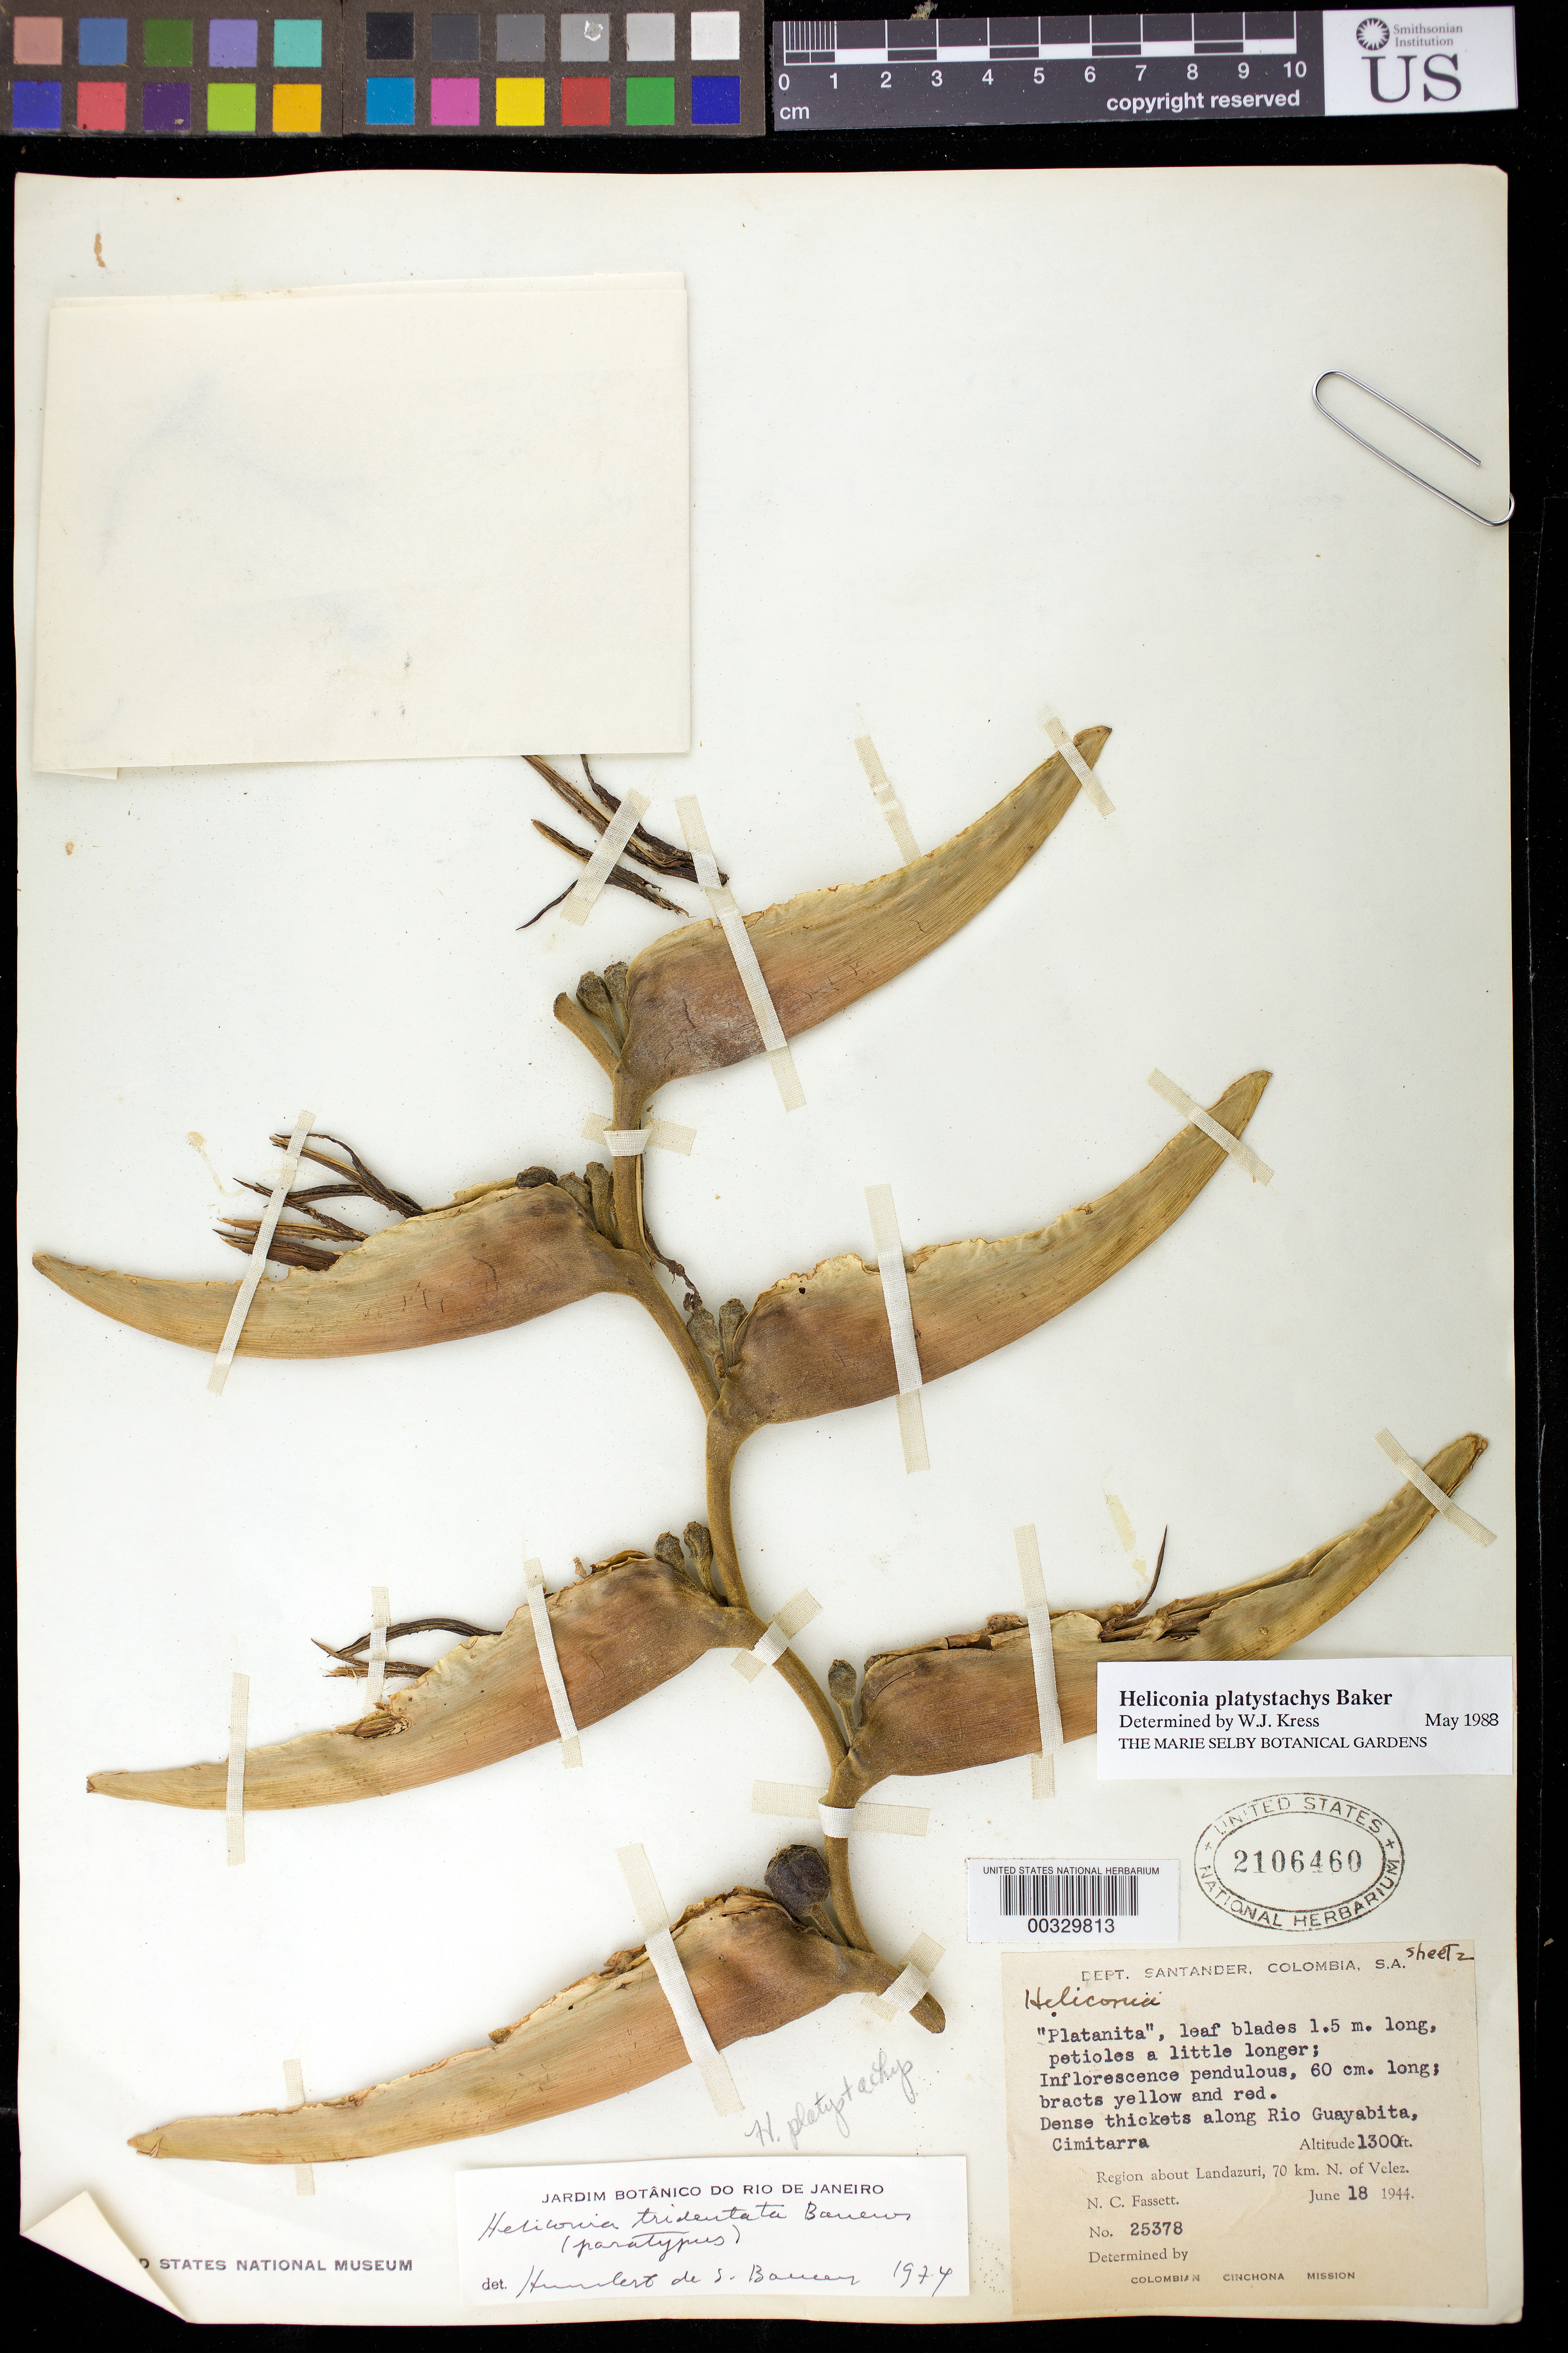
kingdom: Plantae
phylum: Tracheophyta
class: Liliopsida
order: Zingiberales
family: Heliconiaceae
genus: Heliconia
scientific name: Heliconia platystachys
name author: Baker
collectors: N. C. Fassett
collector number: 25378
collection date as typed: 18 Jun 1944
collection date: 1944-06-18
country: Colombia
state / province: Santander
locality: Along Rio Guayabita, Cimitarra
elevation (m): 396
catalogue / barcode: US 2106460